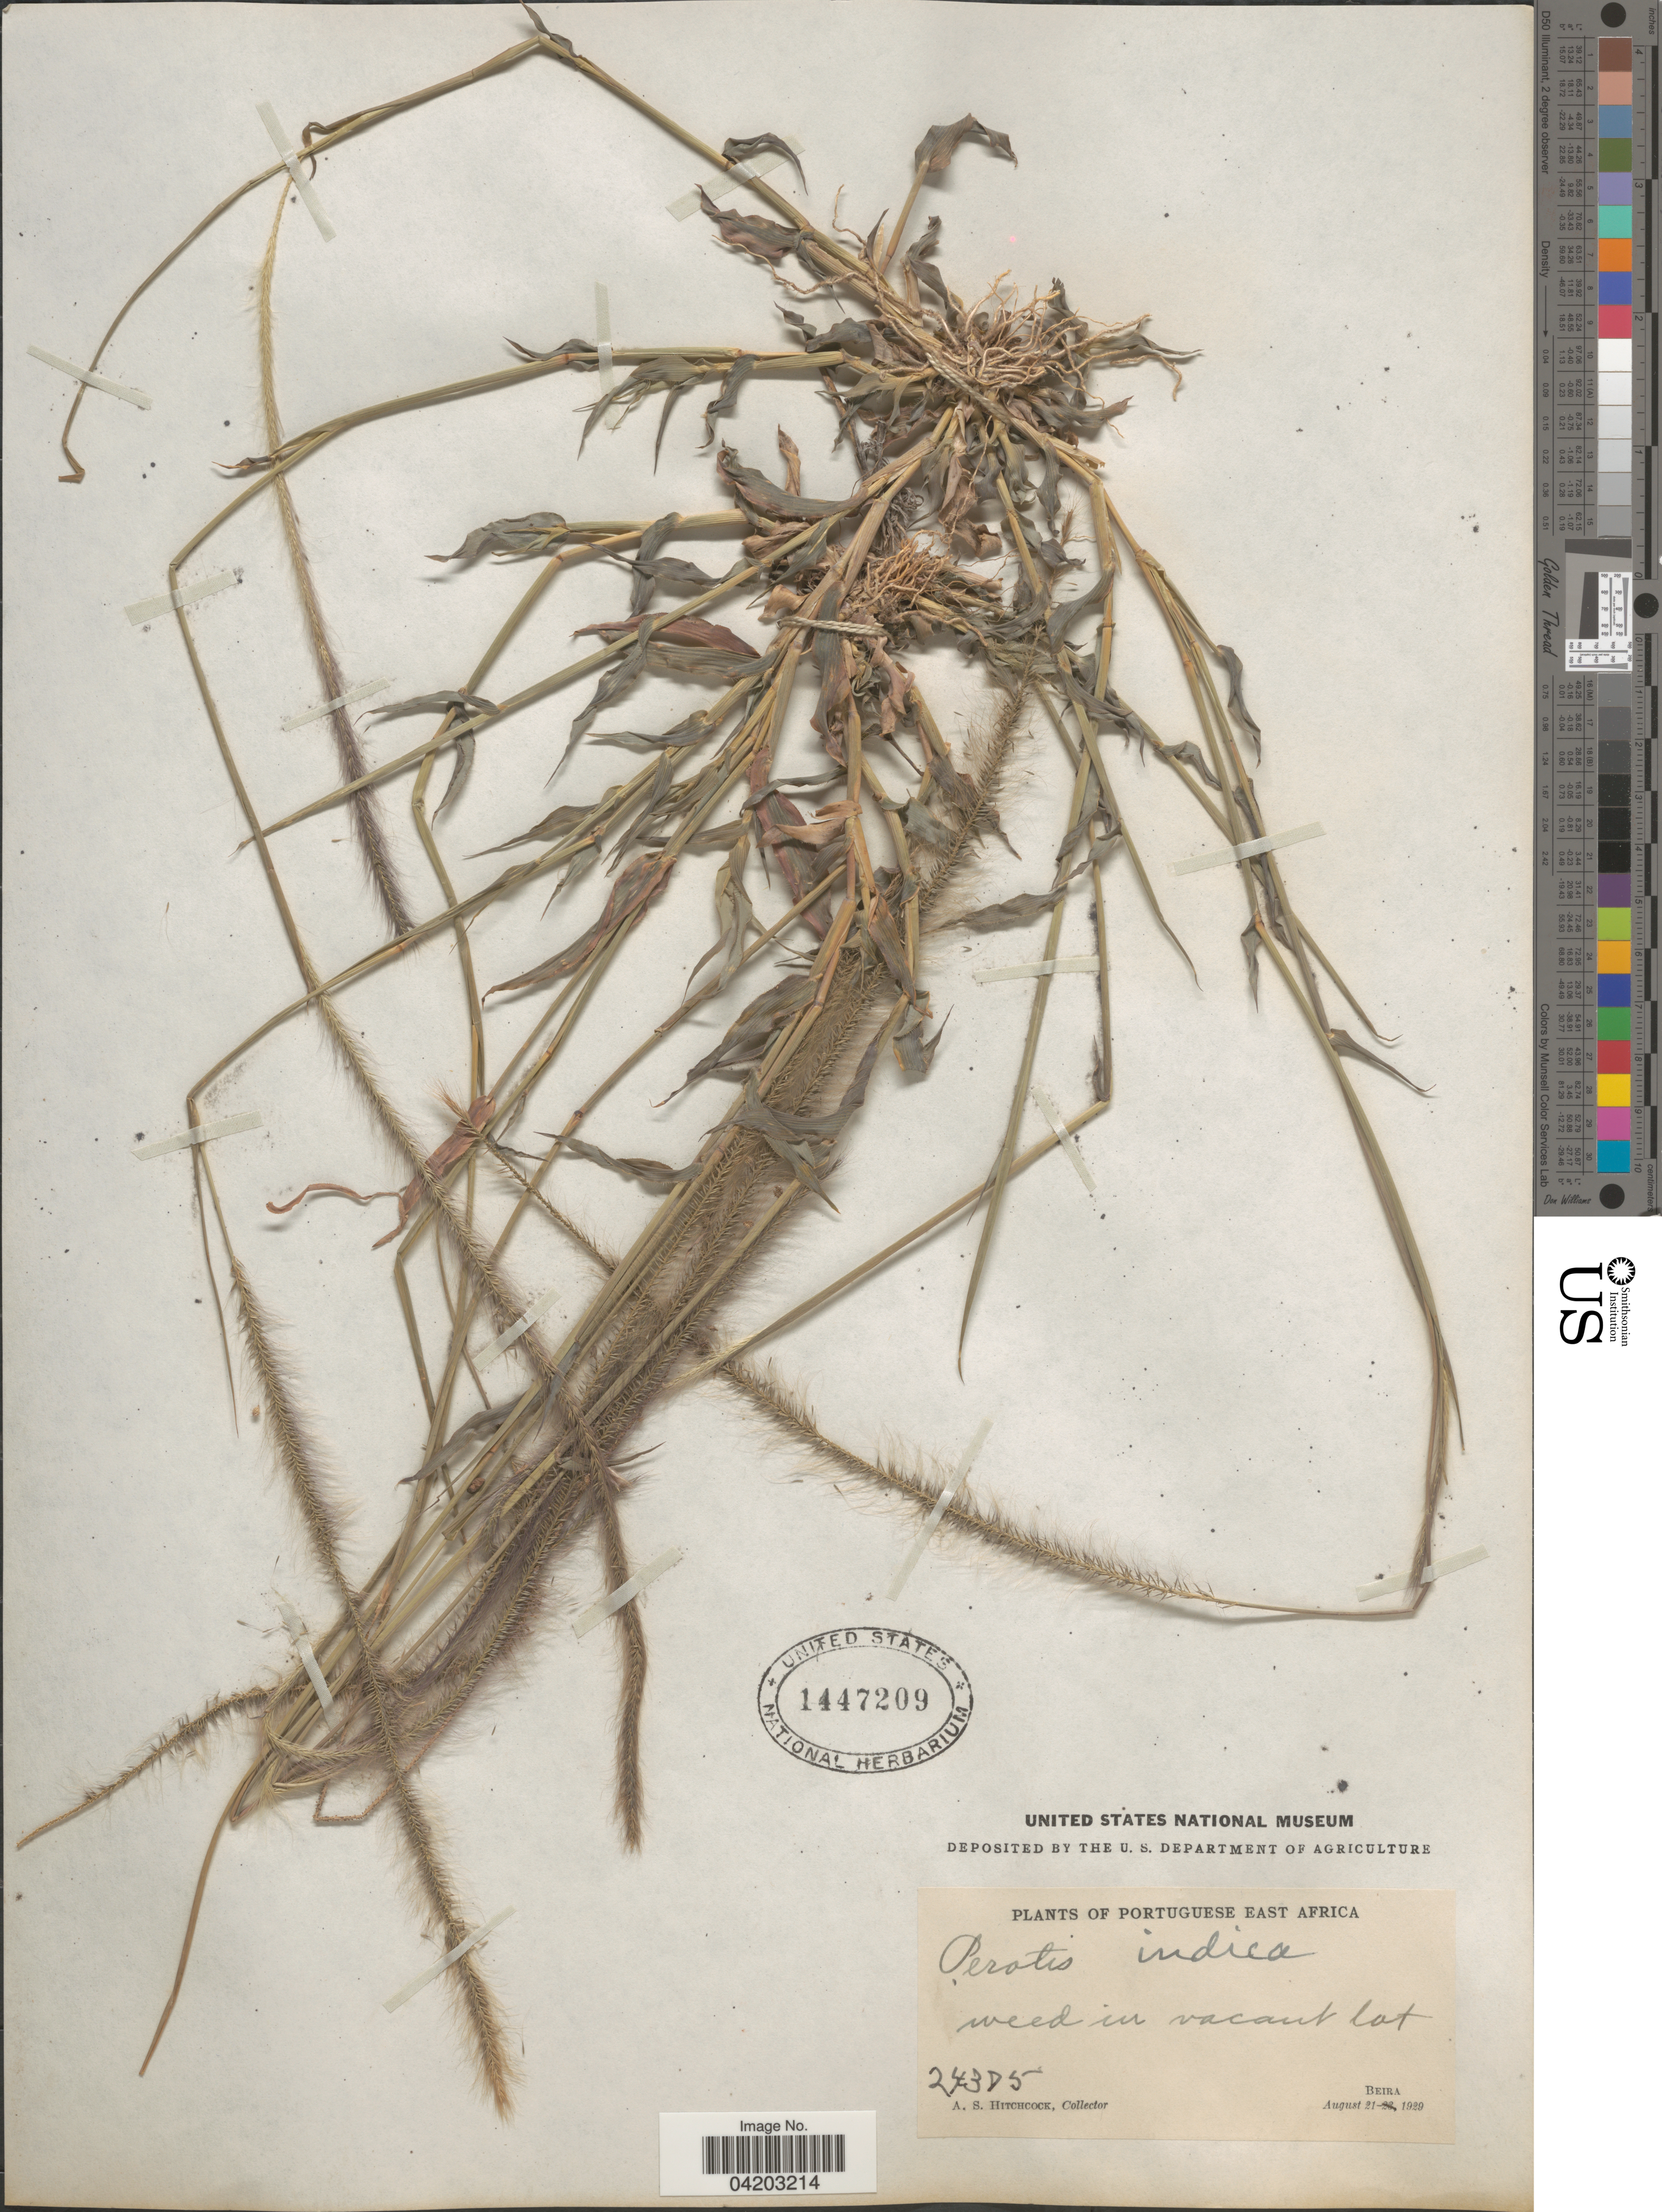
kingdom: Plantae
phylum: Tracheophyta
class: Liliopsida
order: Poales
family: Poaceae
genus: Perotis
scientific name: Perotis indica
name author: (L.) Kuntze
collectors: A. S. Hitchcock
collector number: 24375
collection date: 1929-08-21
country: Mozambique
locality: Portuguese East Africa. Beira.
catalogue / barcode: US 1447209